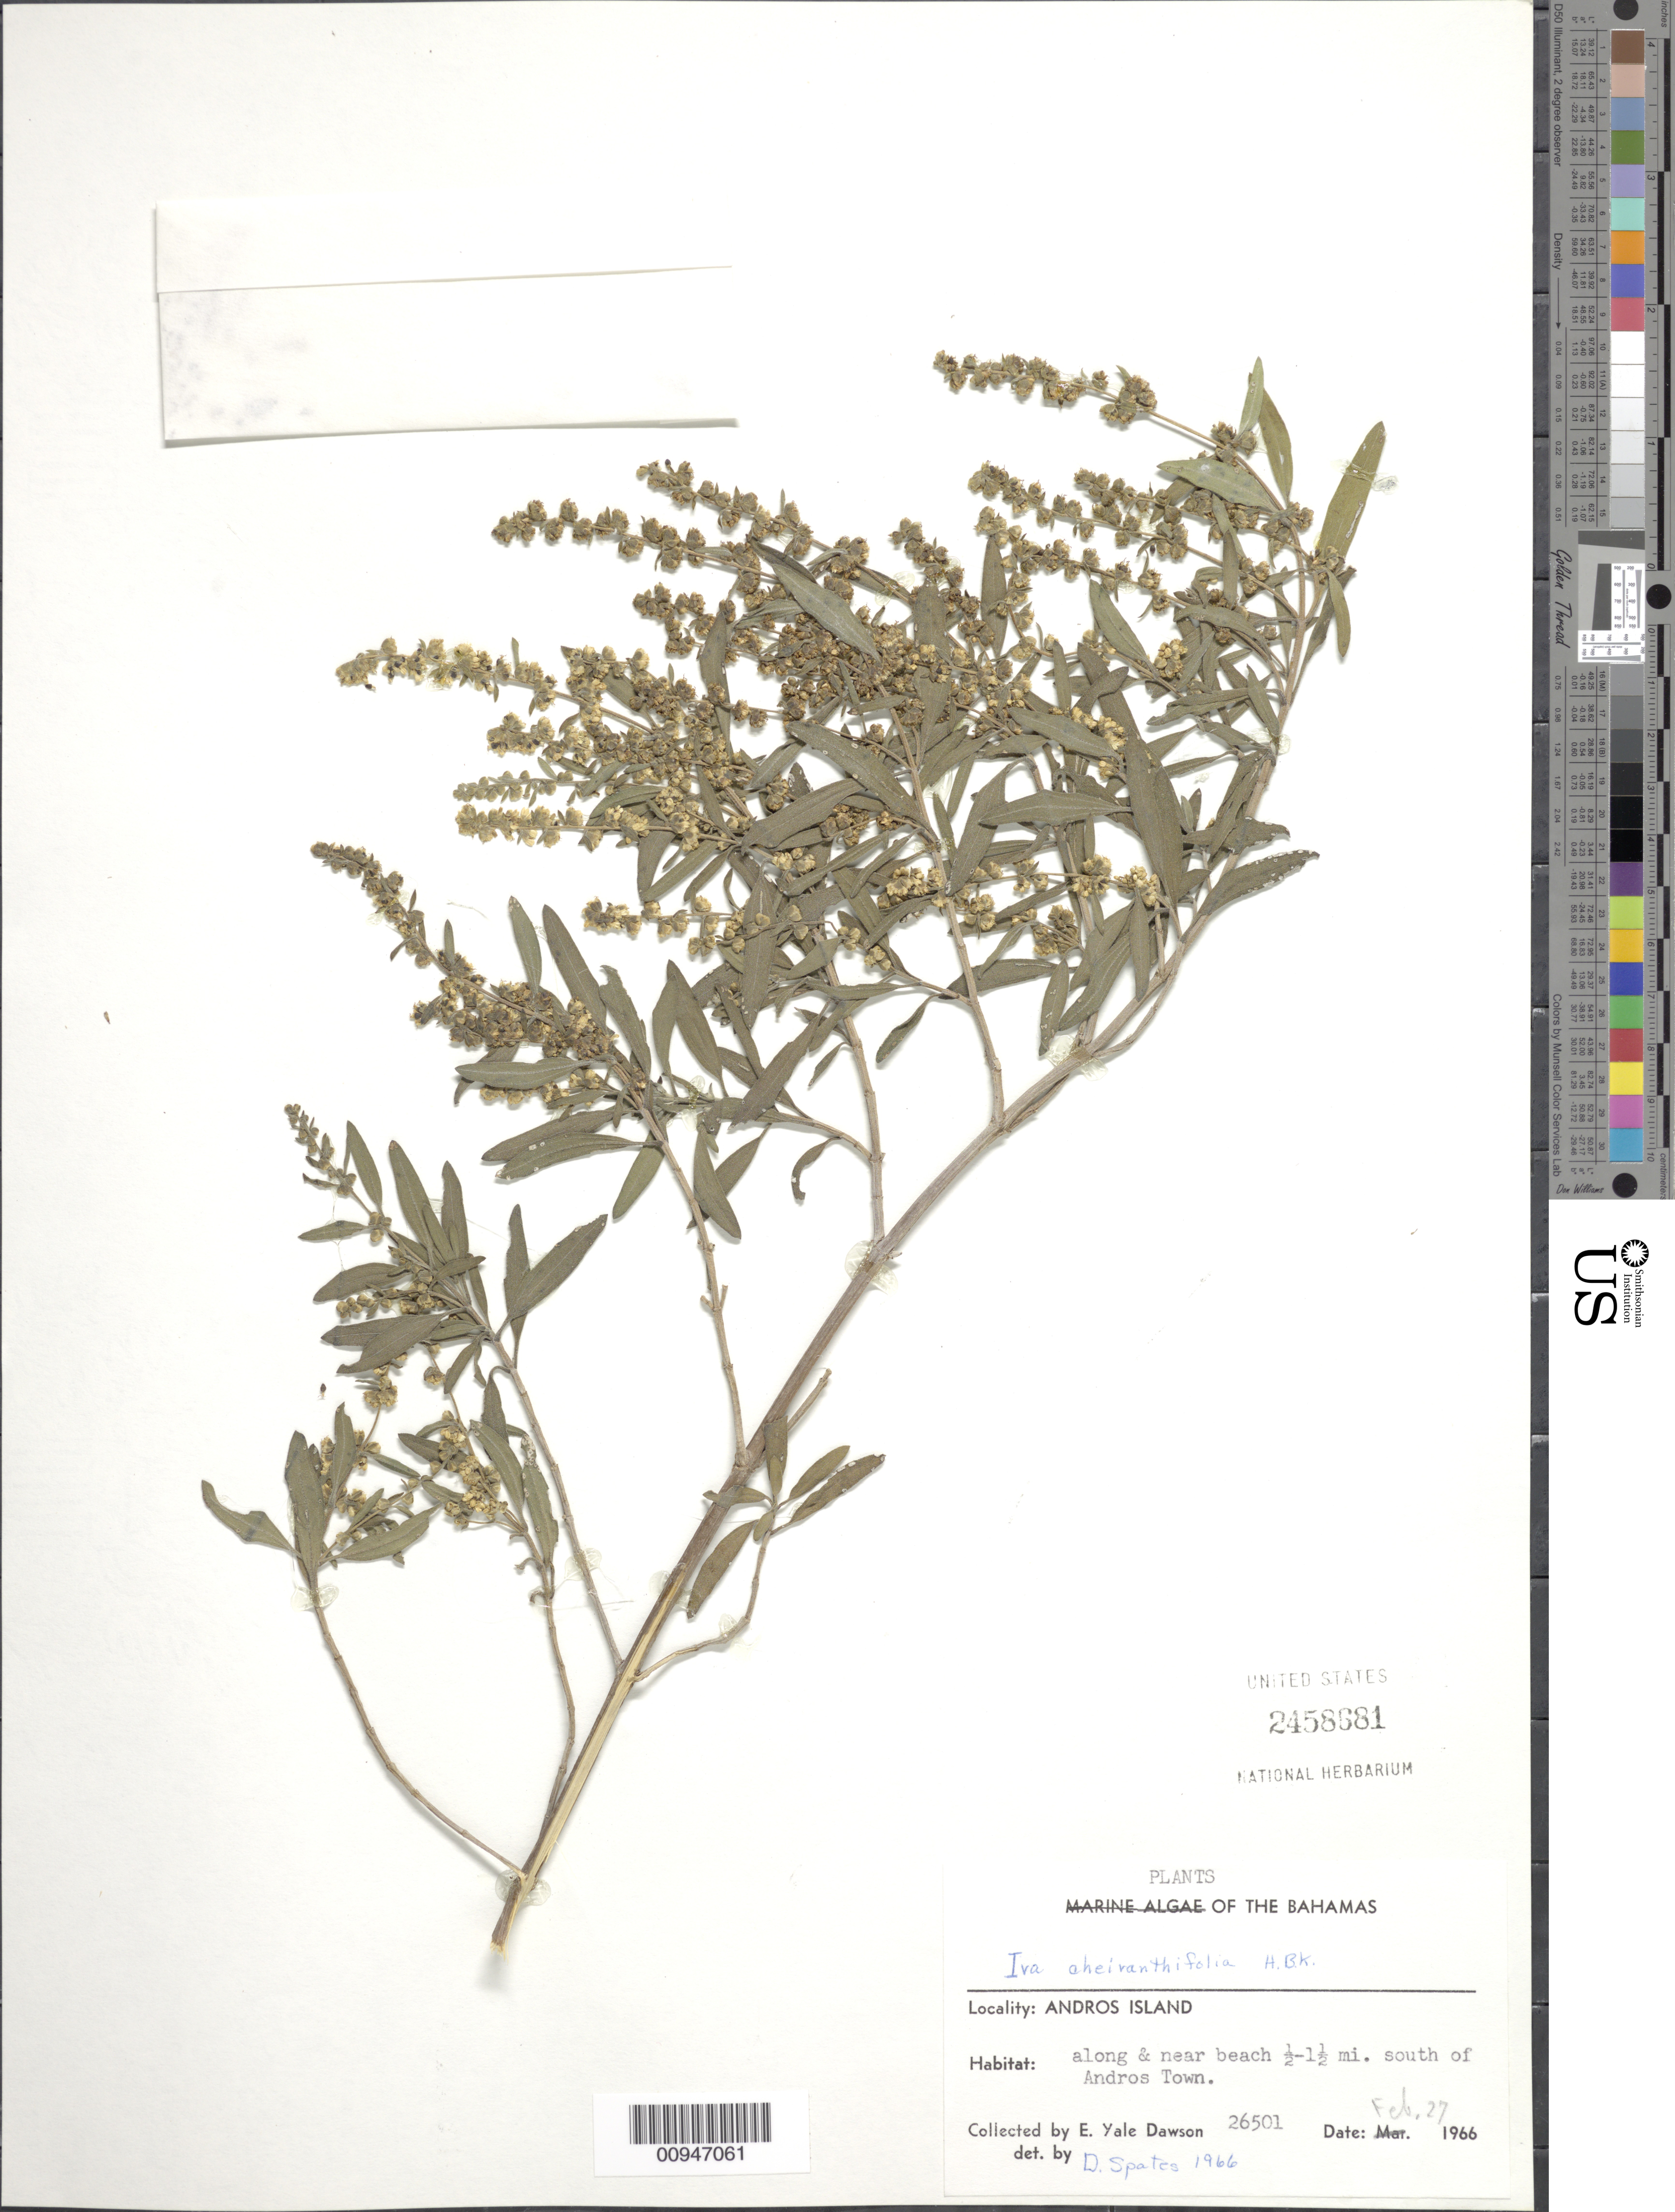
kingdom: Plantae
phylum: Tracheophyta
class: Magnoliopsida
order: Asterales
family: Asteraceae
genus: Iva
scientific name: Iva cheiranthifolia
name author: Kunth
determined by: Spates, D.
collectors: E. Y. Dawson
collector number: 26501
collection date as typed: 27 Feb 1966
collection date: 1966-02-27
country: Bahamas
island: Andros Island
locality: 0.5 - 1.5 miles S of Andros Town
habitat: Along and near beach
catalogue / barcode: US 2458881